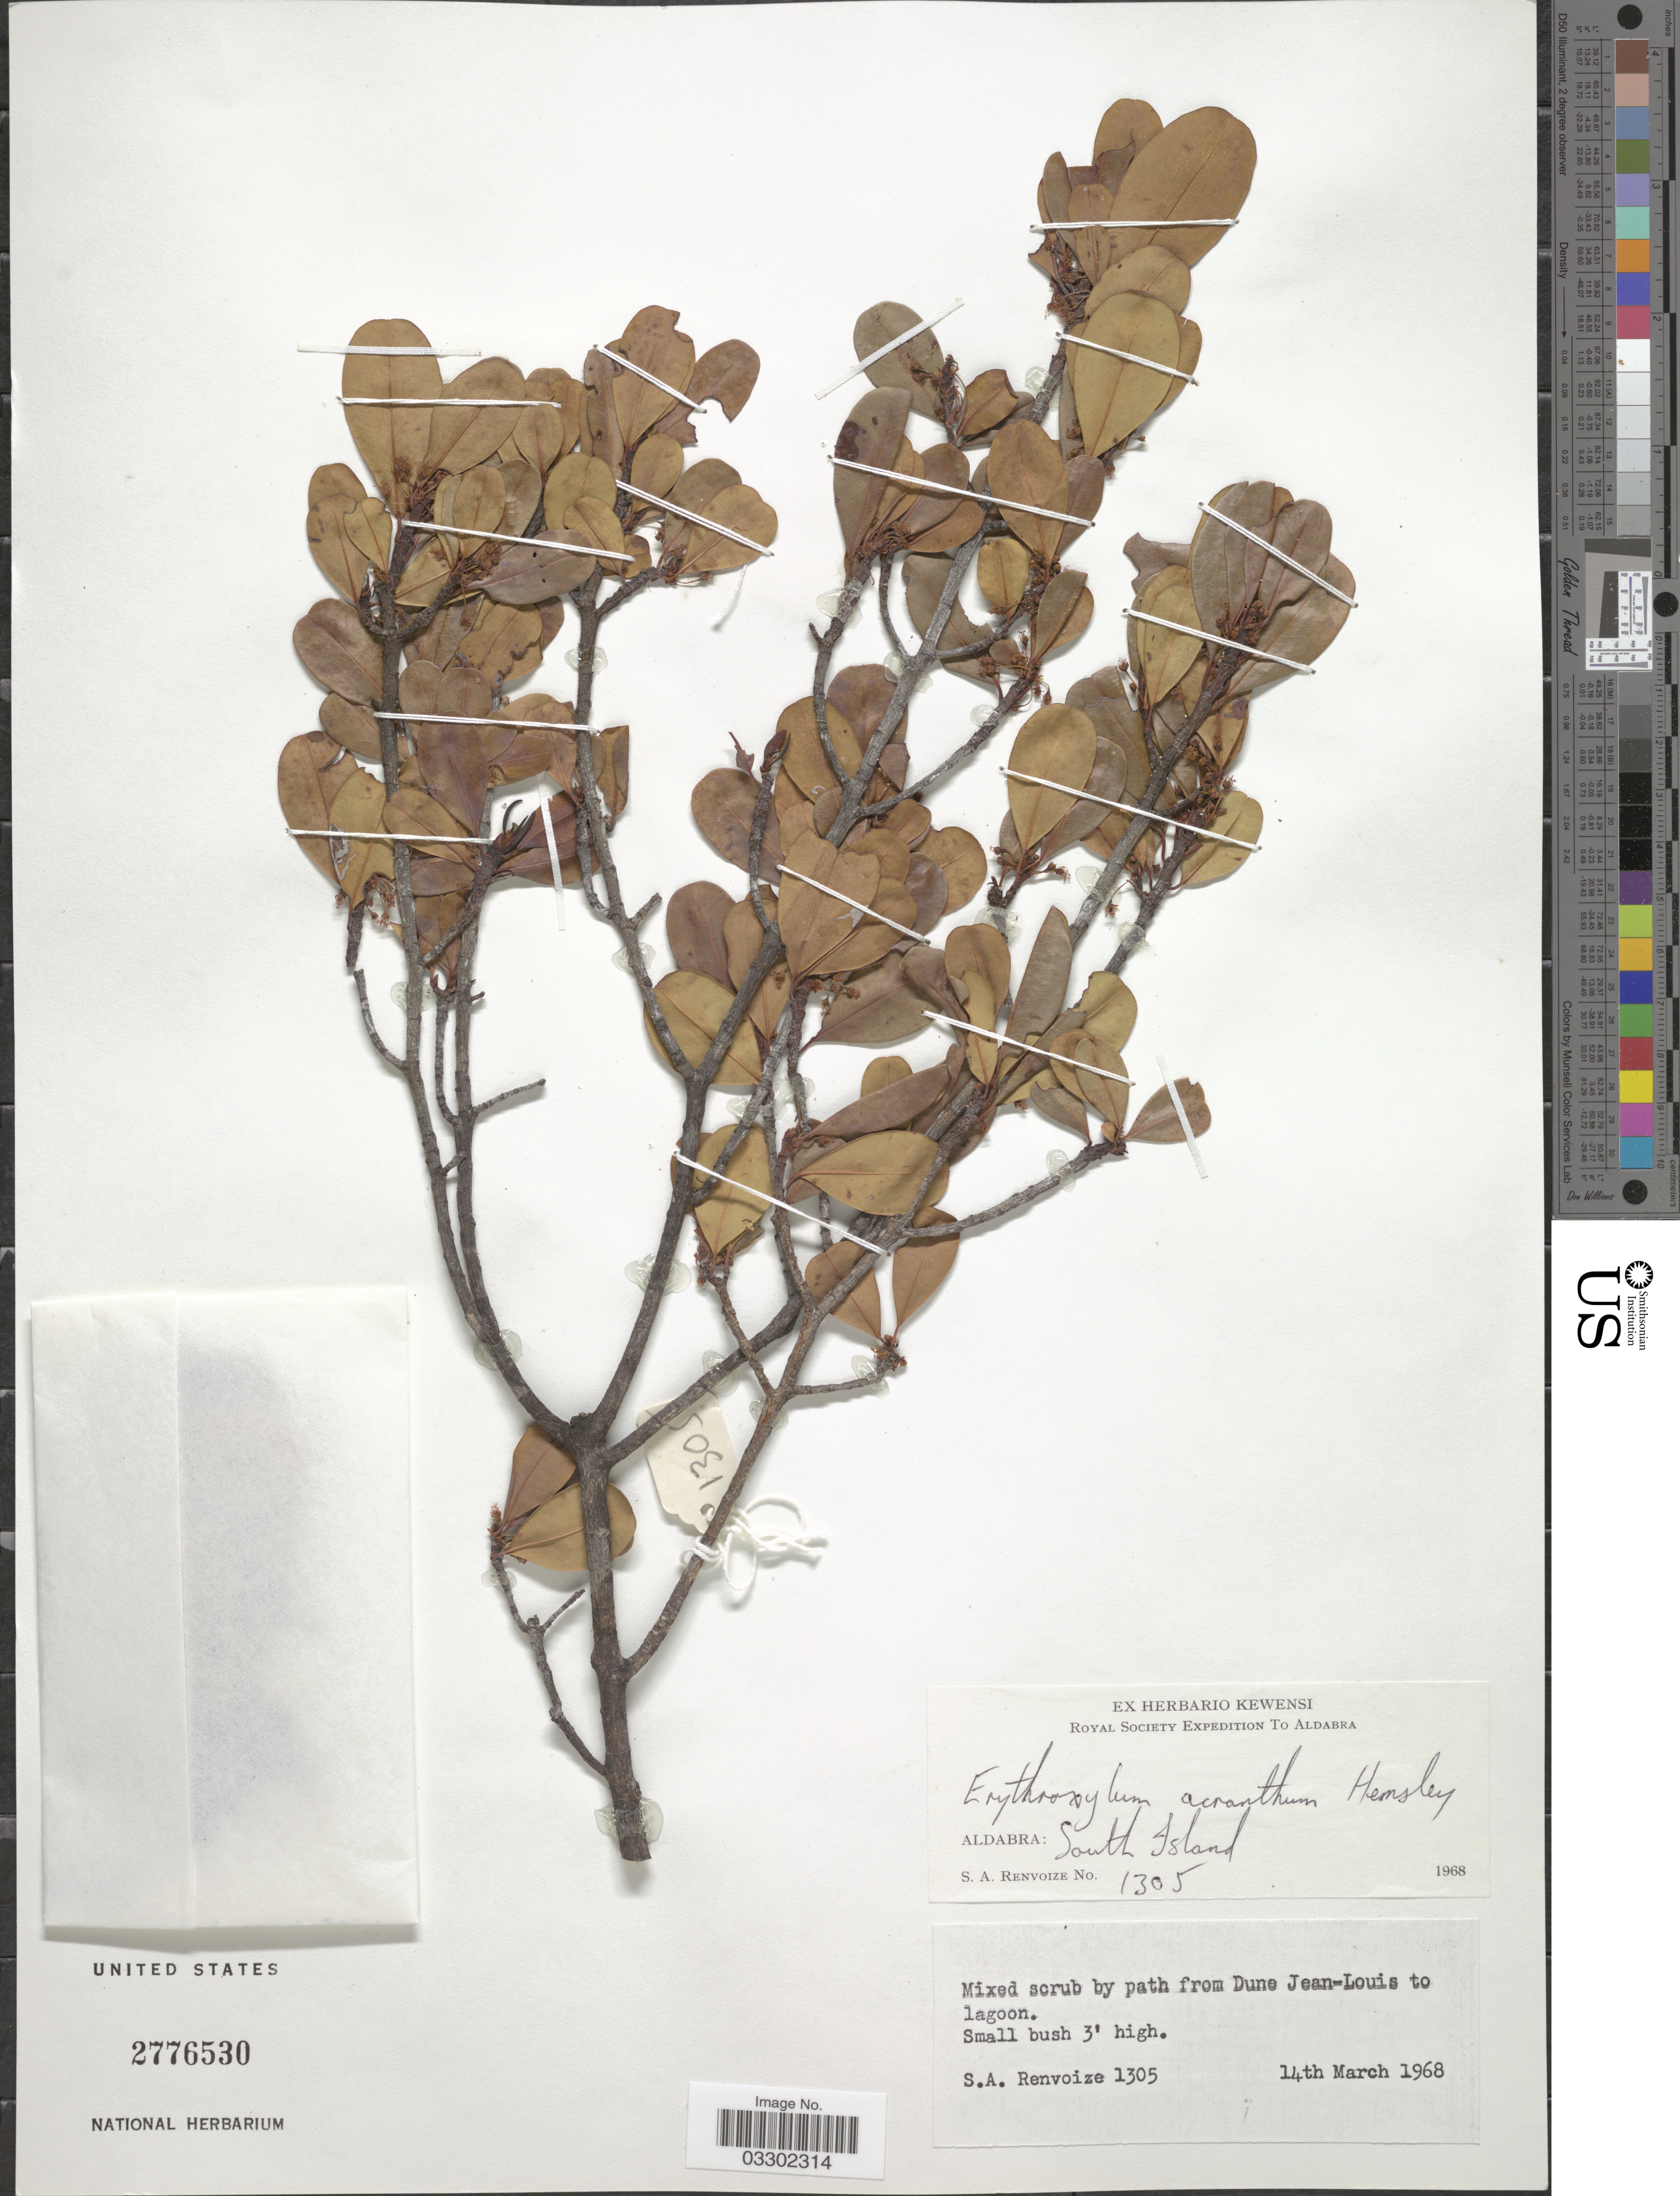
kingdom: Plantae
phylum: Tracheophyta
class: Magnoliopsida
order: Malpighiales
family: Erythroxylaceae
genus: Erythroxylum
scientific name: Erythroxylum acranthum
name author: Hemsl.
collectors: S. A. Renvoize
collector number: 1305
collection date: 1968-03-14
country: Seychelles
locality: Aldabra: South Island. Mixed scrub by path from Dune Jean-Louis to lagoon.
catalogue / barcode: US 2776530